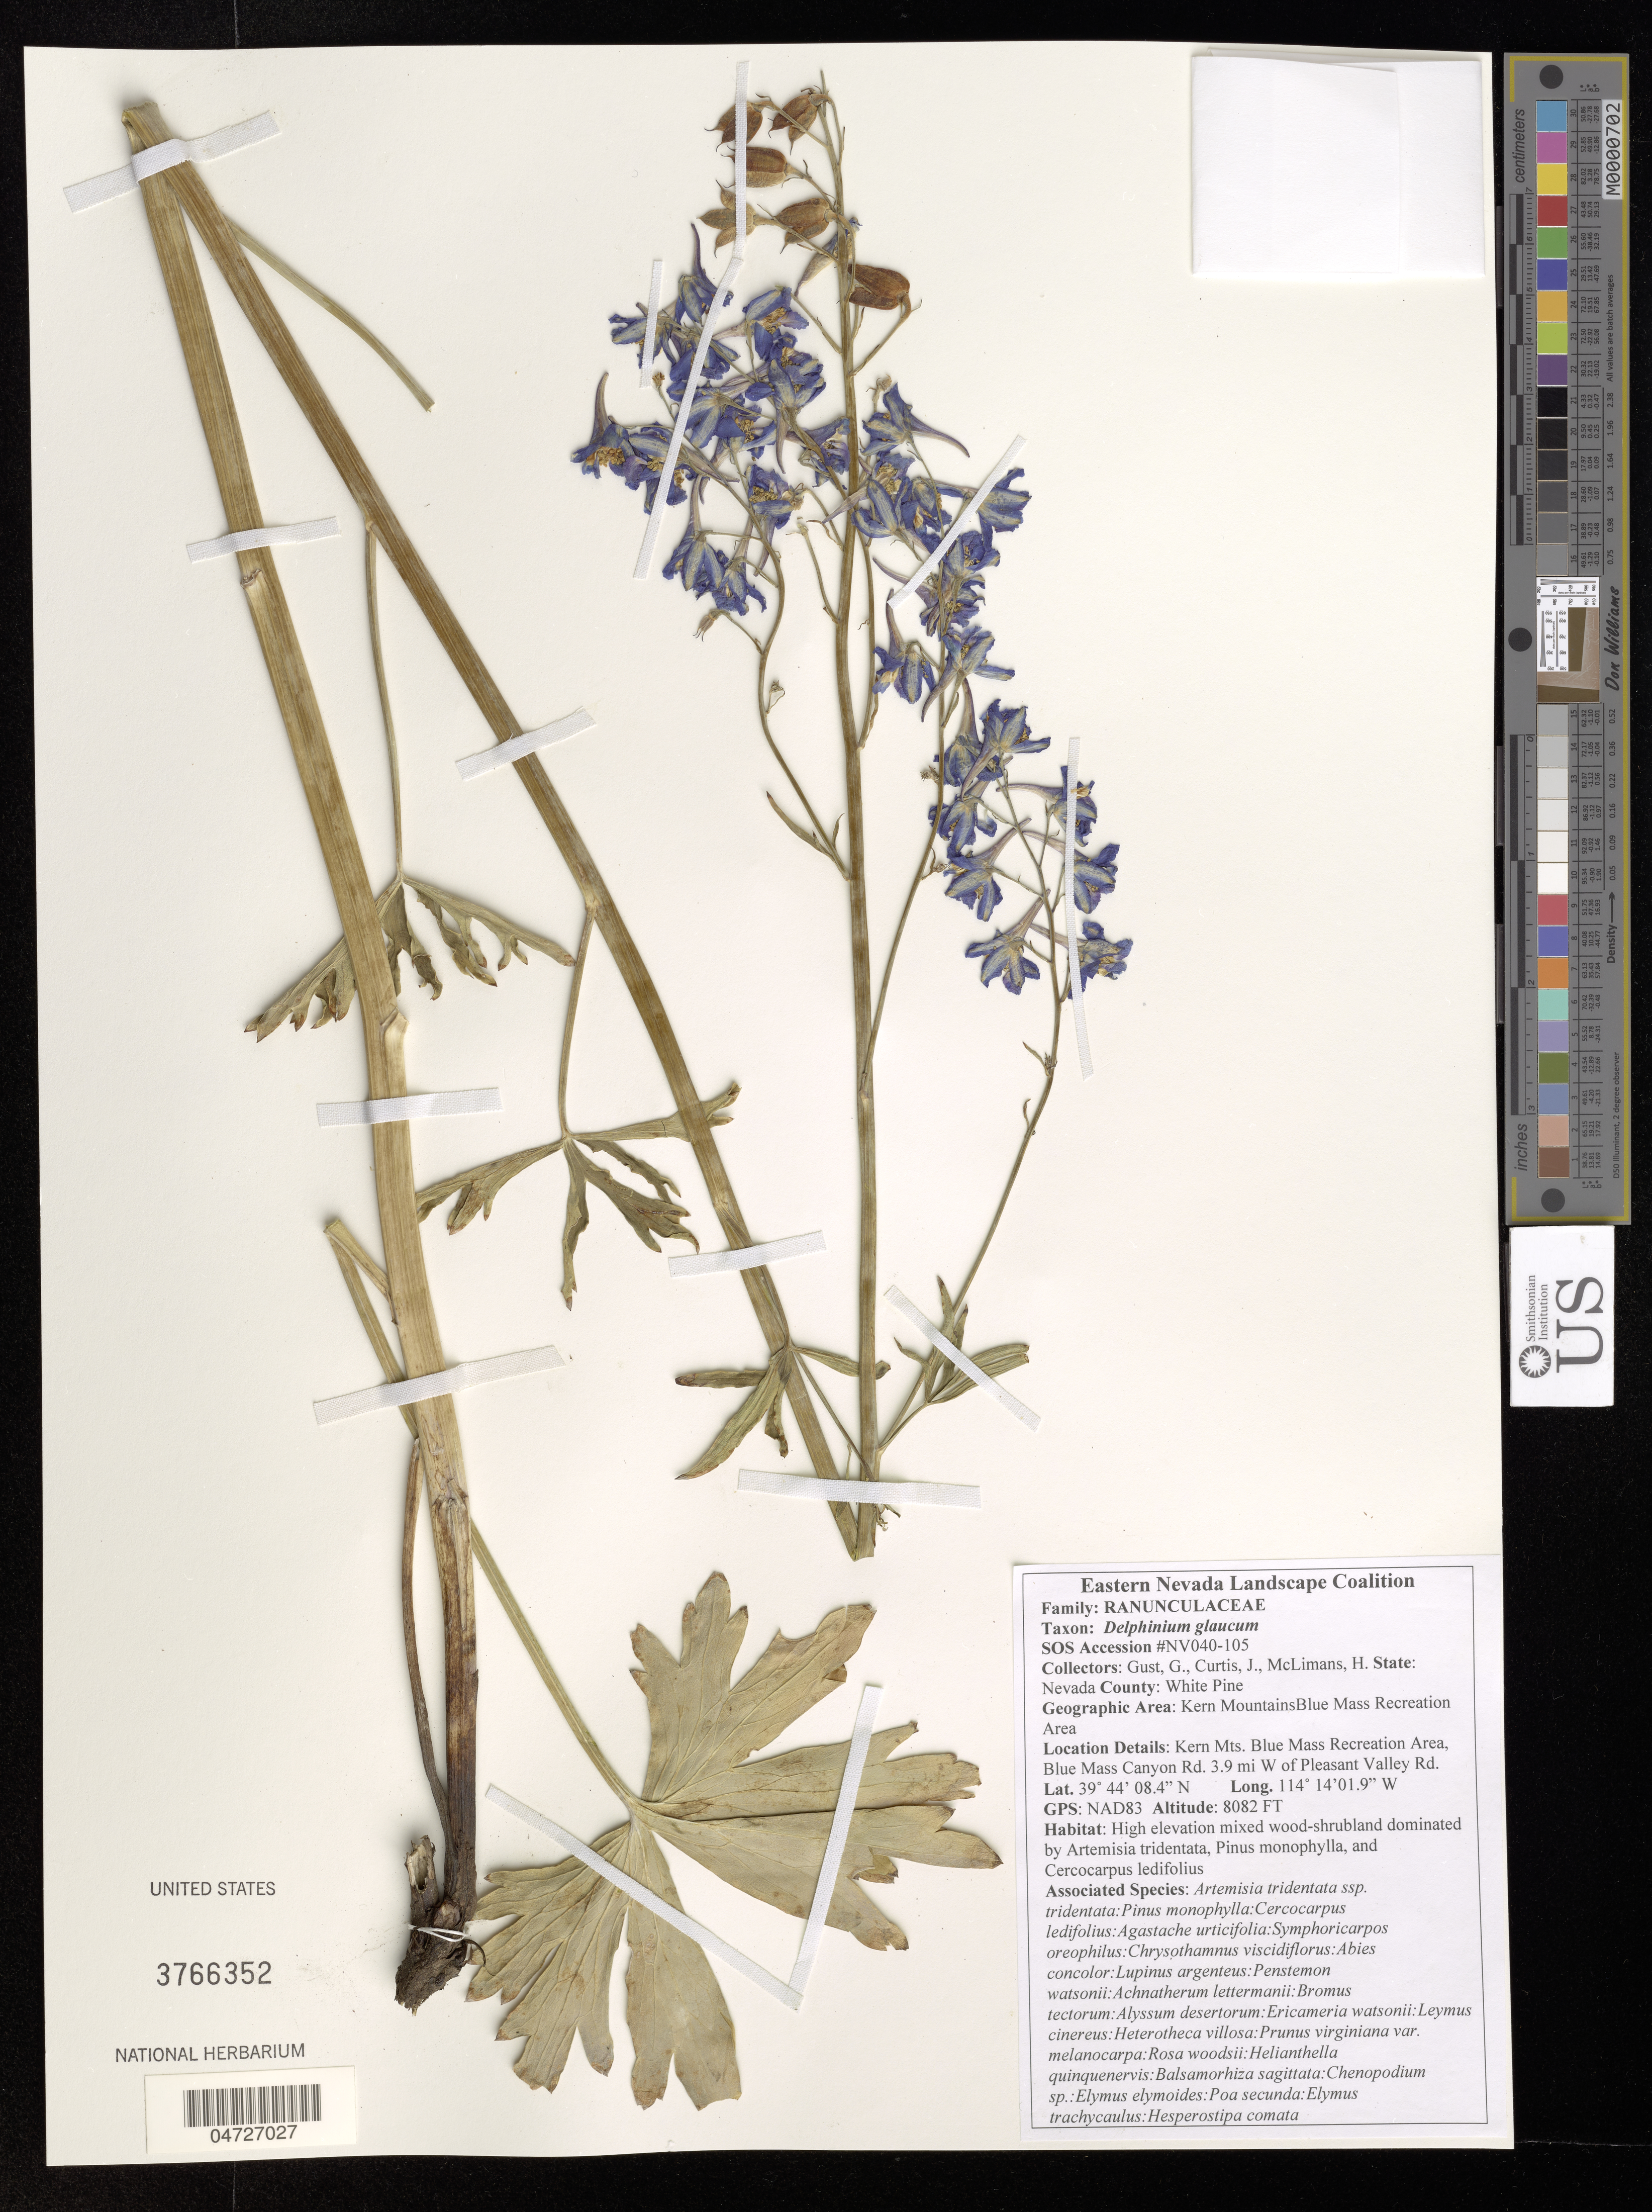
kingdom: Plantae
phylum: Tracheophyta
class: Magnoliopsida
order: Ranunculales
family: Ranunculaceae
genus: Delphinium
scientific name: Delphinium glaucum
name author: S. Watson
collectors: G. Gust, J. Curtis & H. McLimans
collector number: NV040-105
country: United States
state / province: Nevada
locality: County: White Pine. Kern Mts. Blue Mass Recreation Area, Blue Mass Canyon Rd. 3.9 mi W of Pleasant Valley Rd.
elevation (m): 2463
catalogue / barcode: US 3766352